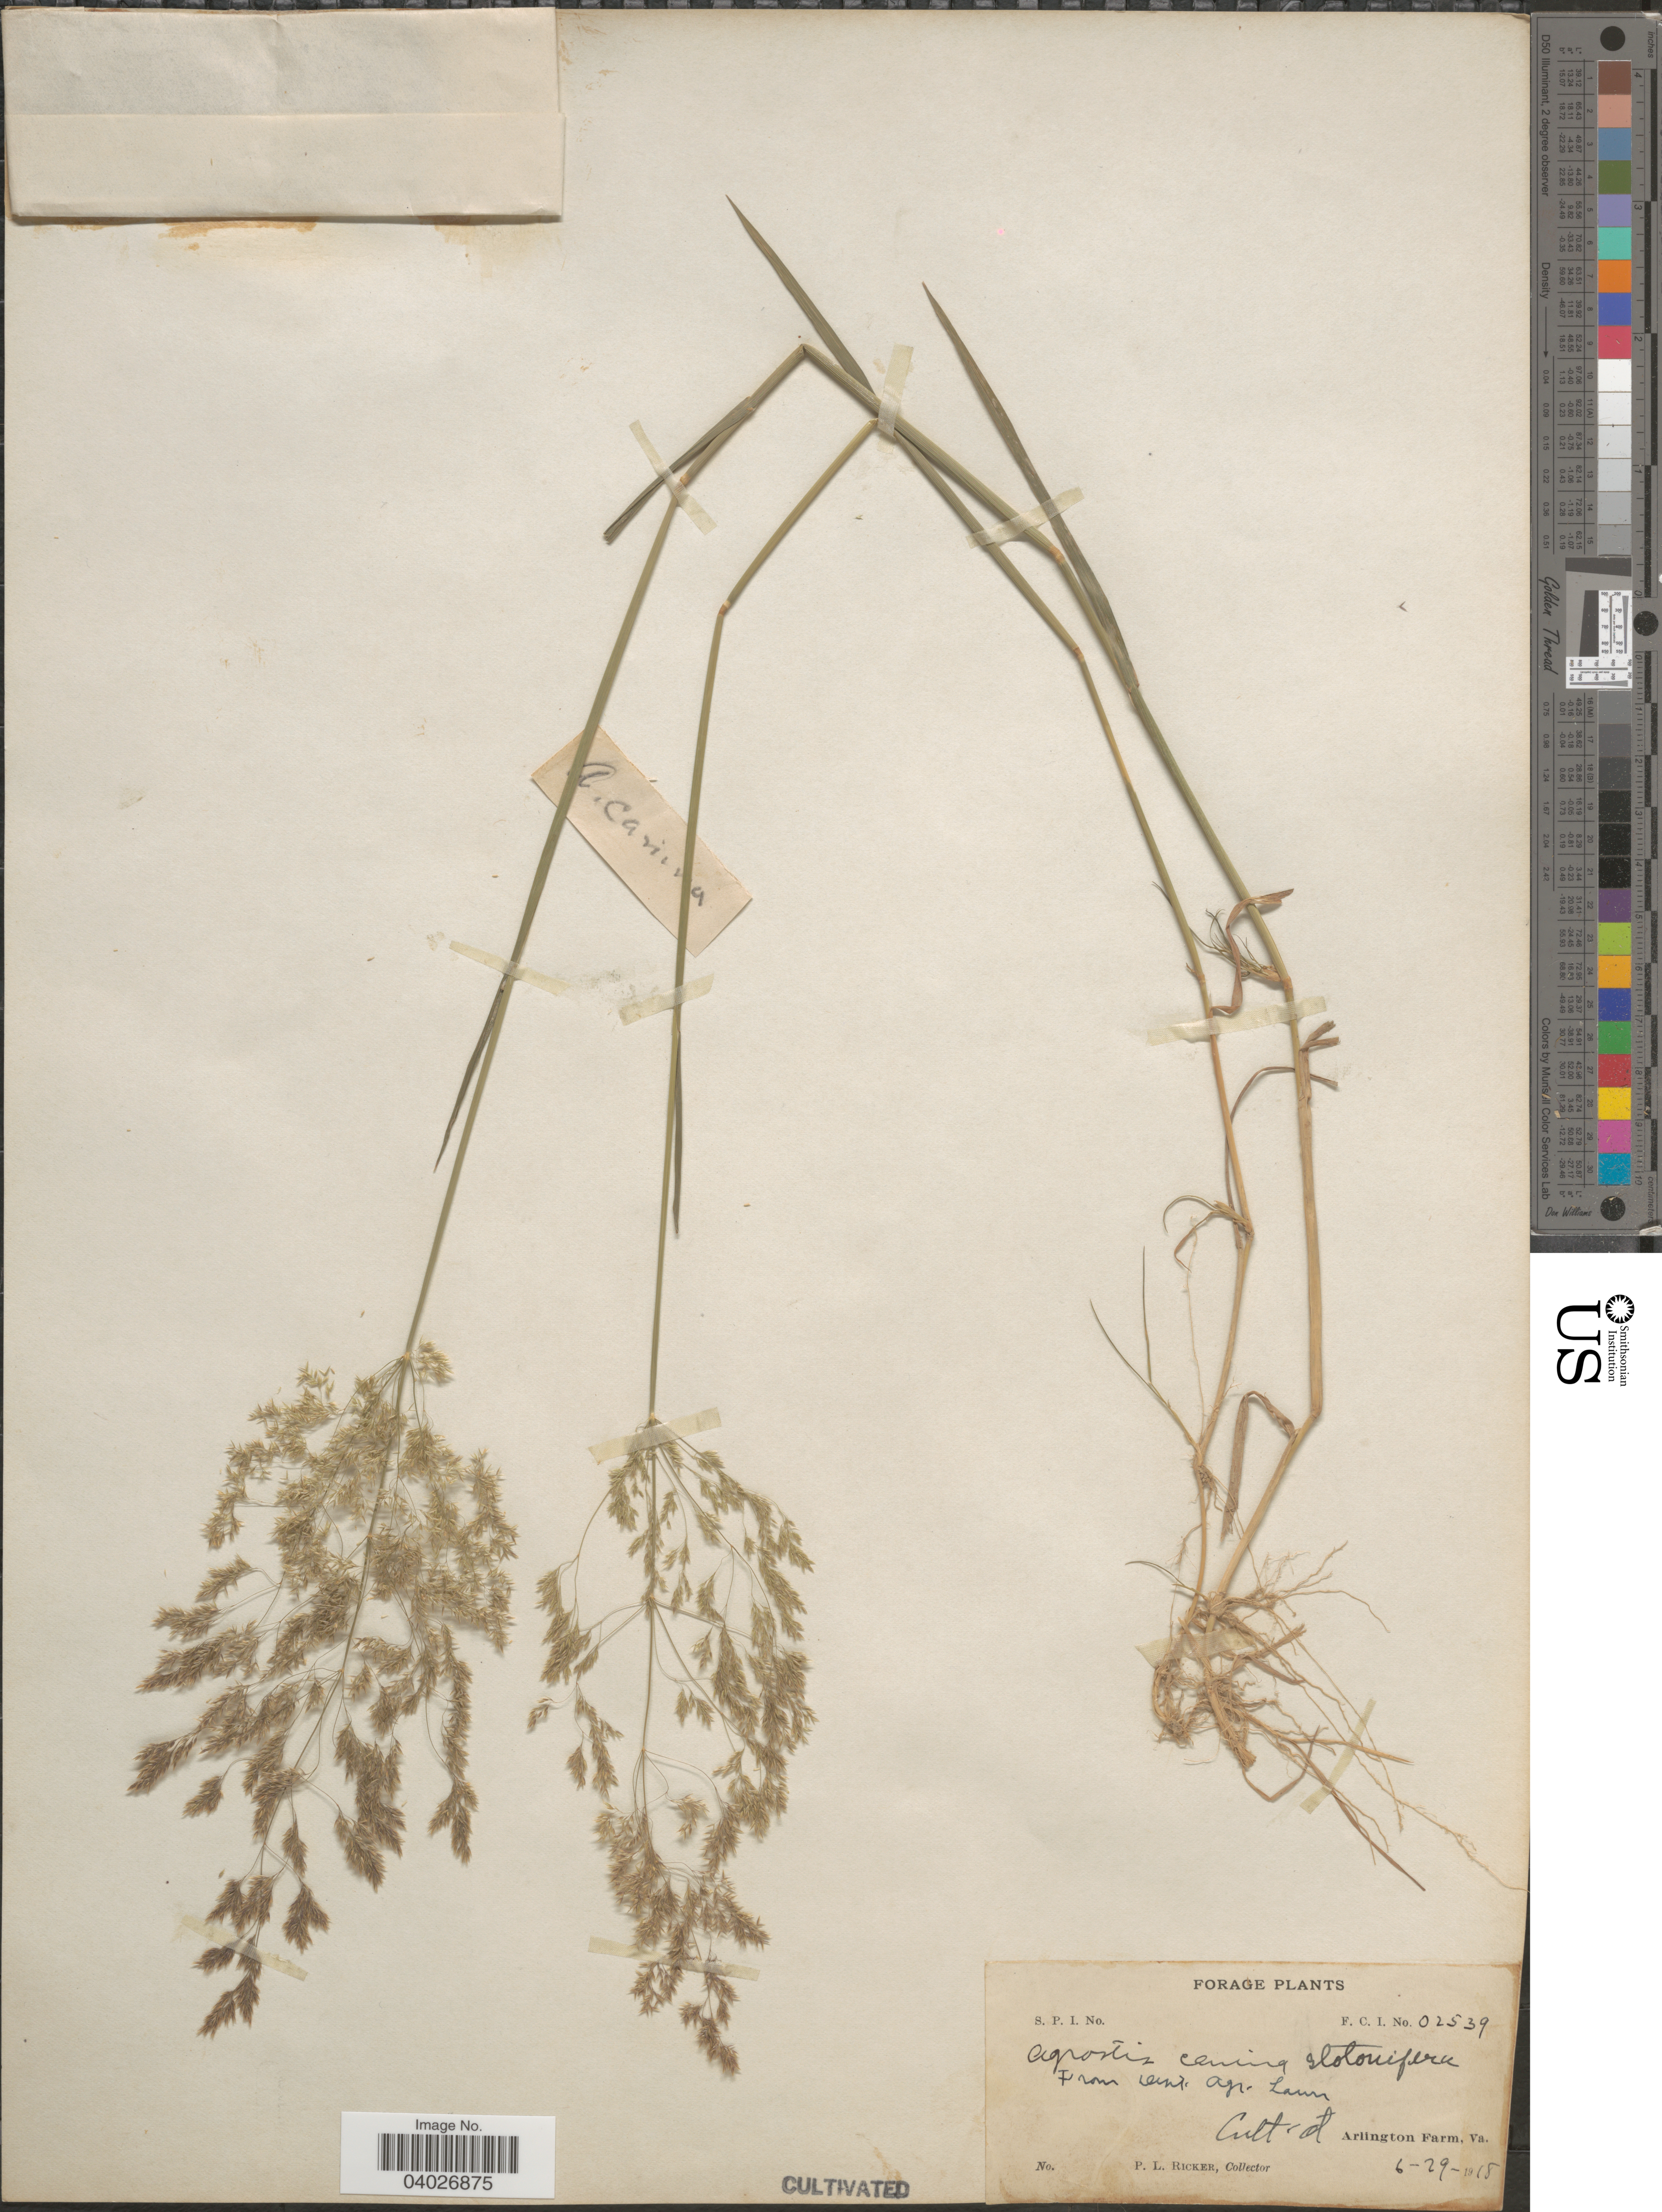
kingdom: Plantae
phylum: Tracheophyta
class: Liliopsida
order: Poales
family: Poaceae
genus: Agrostis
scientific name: Agrostis canina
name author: L.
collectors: P. Ricker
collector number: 02539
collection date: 1918-06-29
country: United States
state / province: Virginia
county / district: Arlington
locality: At Arlington Farm.